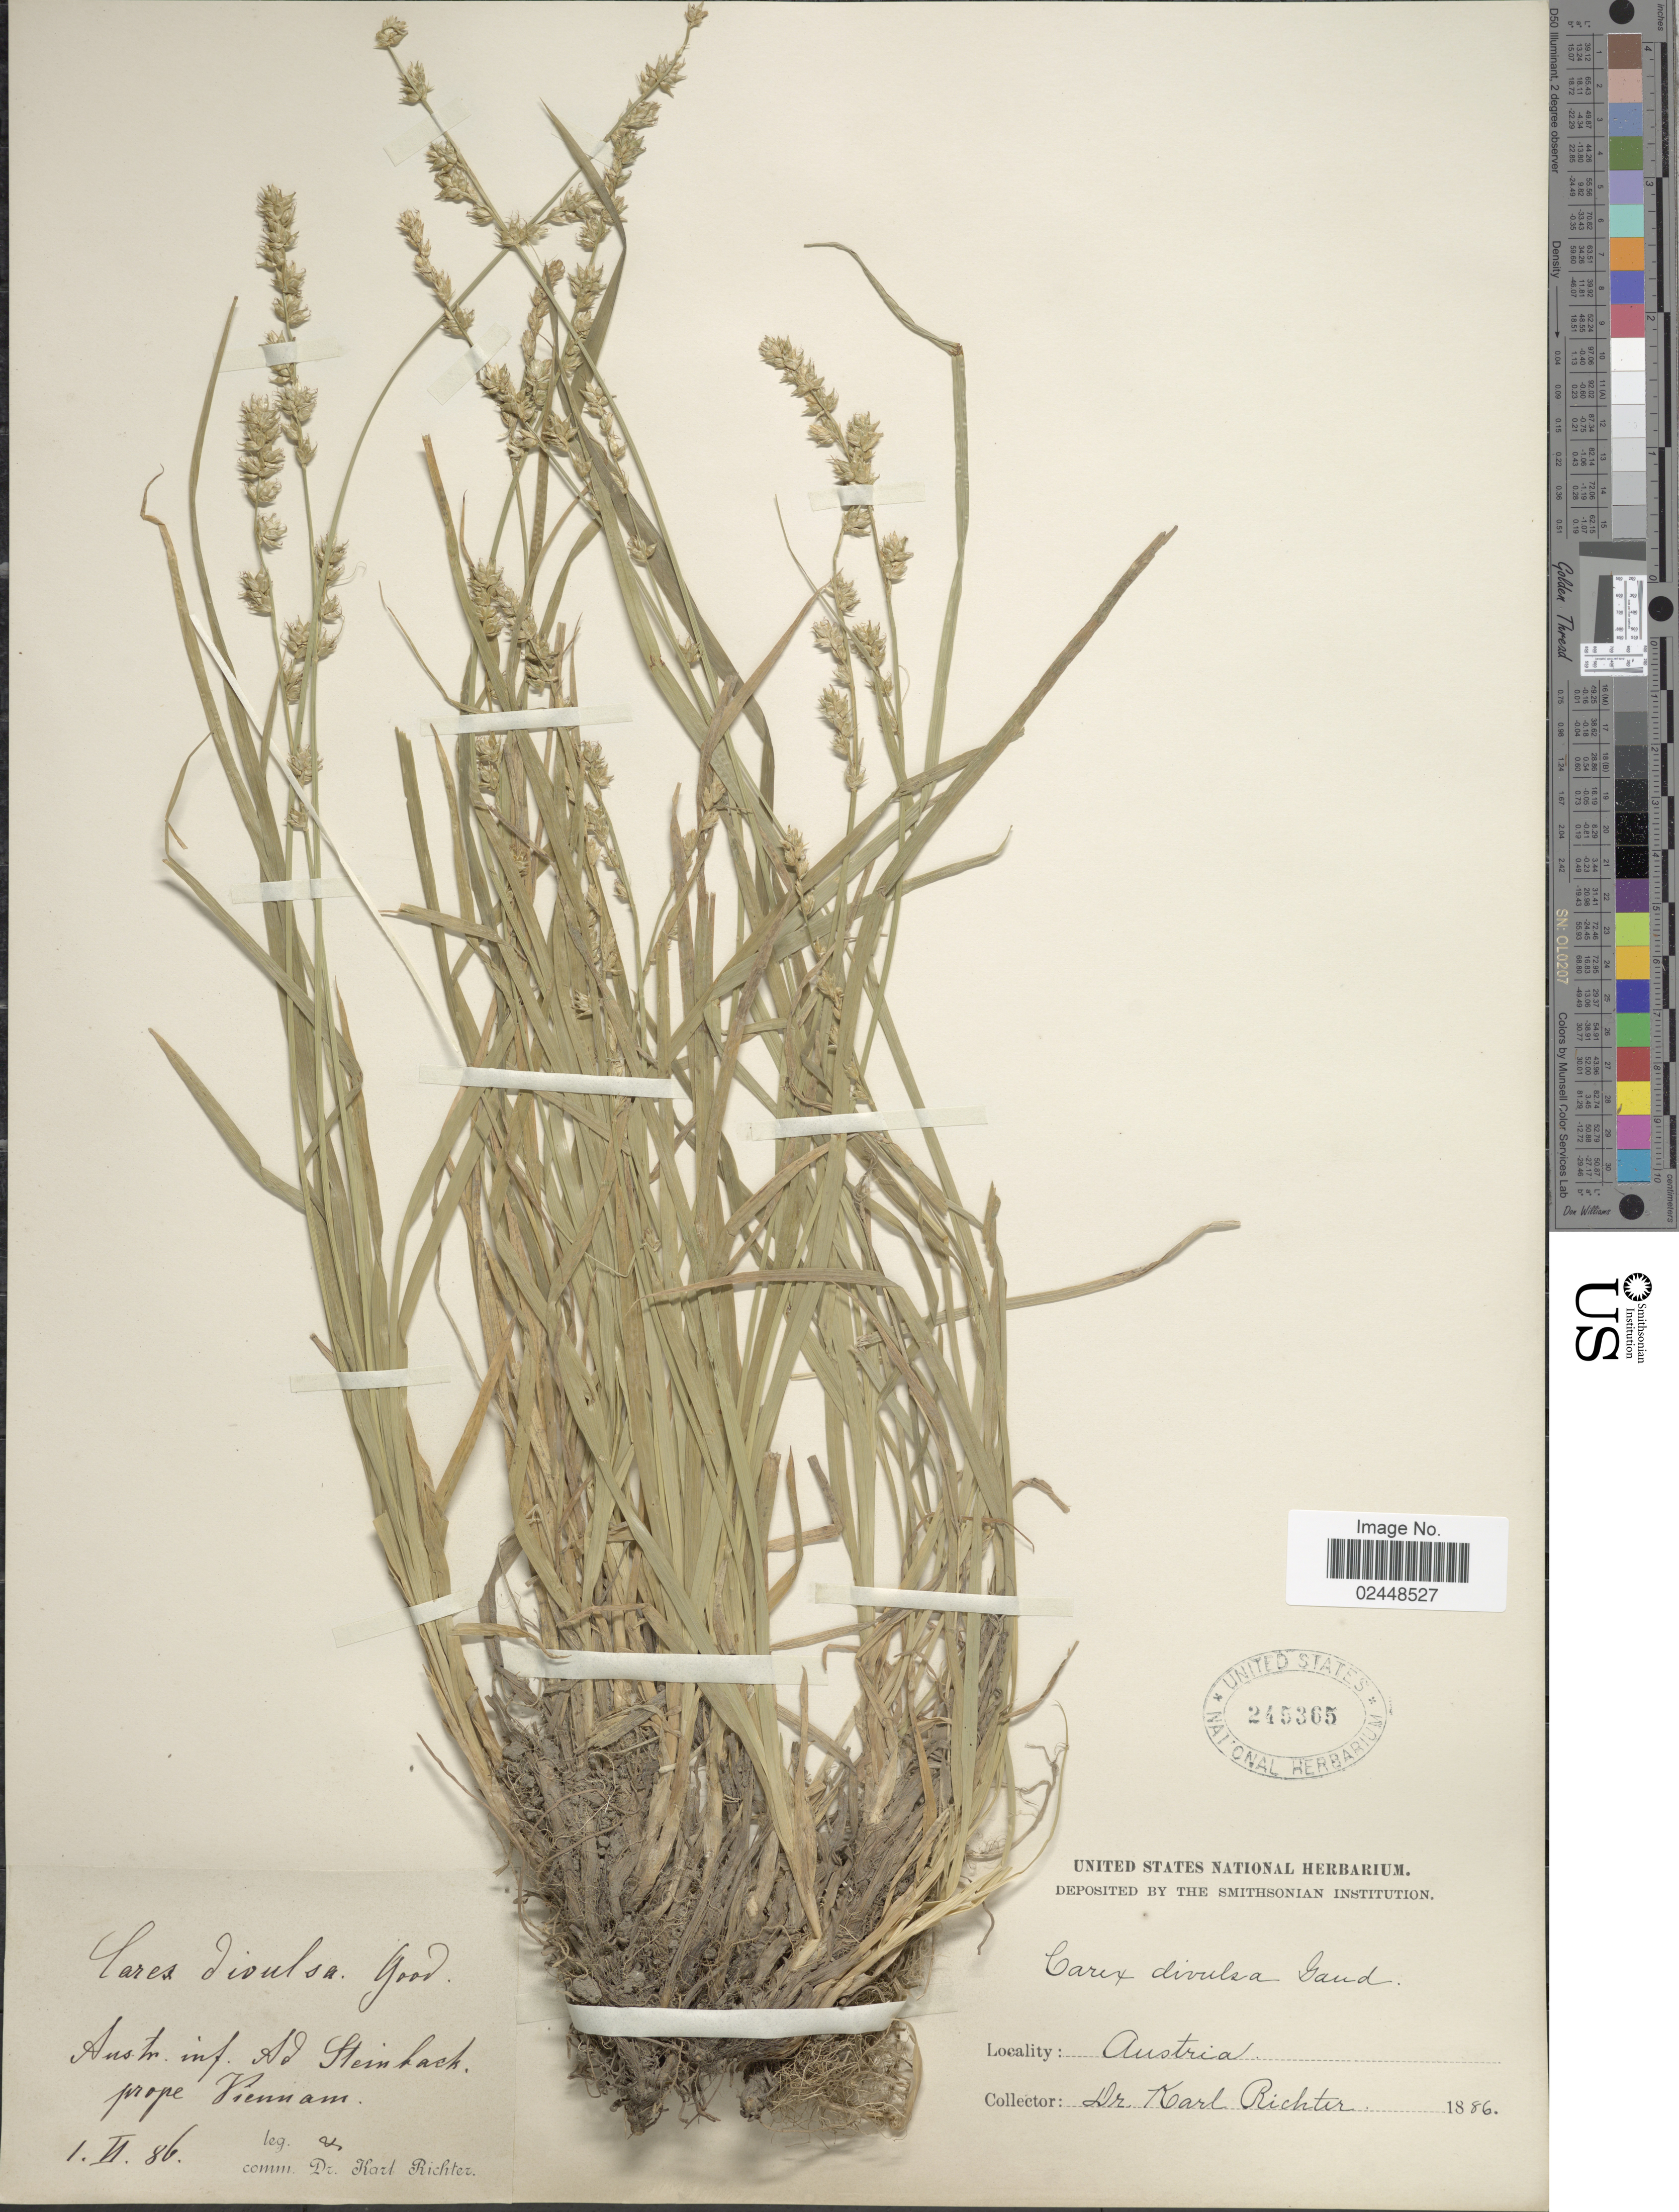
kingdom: Plantae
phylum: Tracheophyta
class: Liliopsida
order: Poales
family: Cyperaceae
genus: Carex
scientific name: Carex divulsa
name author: Stokes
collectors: K. Richter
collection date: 1886-06-01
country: Austria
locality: Austr. inf. Ad Steinbach prope Viennam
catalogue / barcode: US 245365